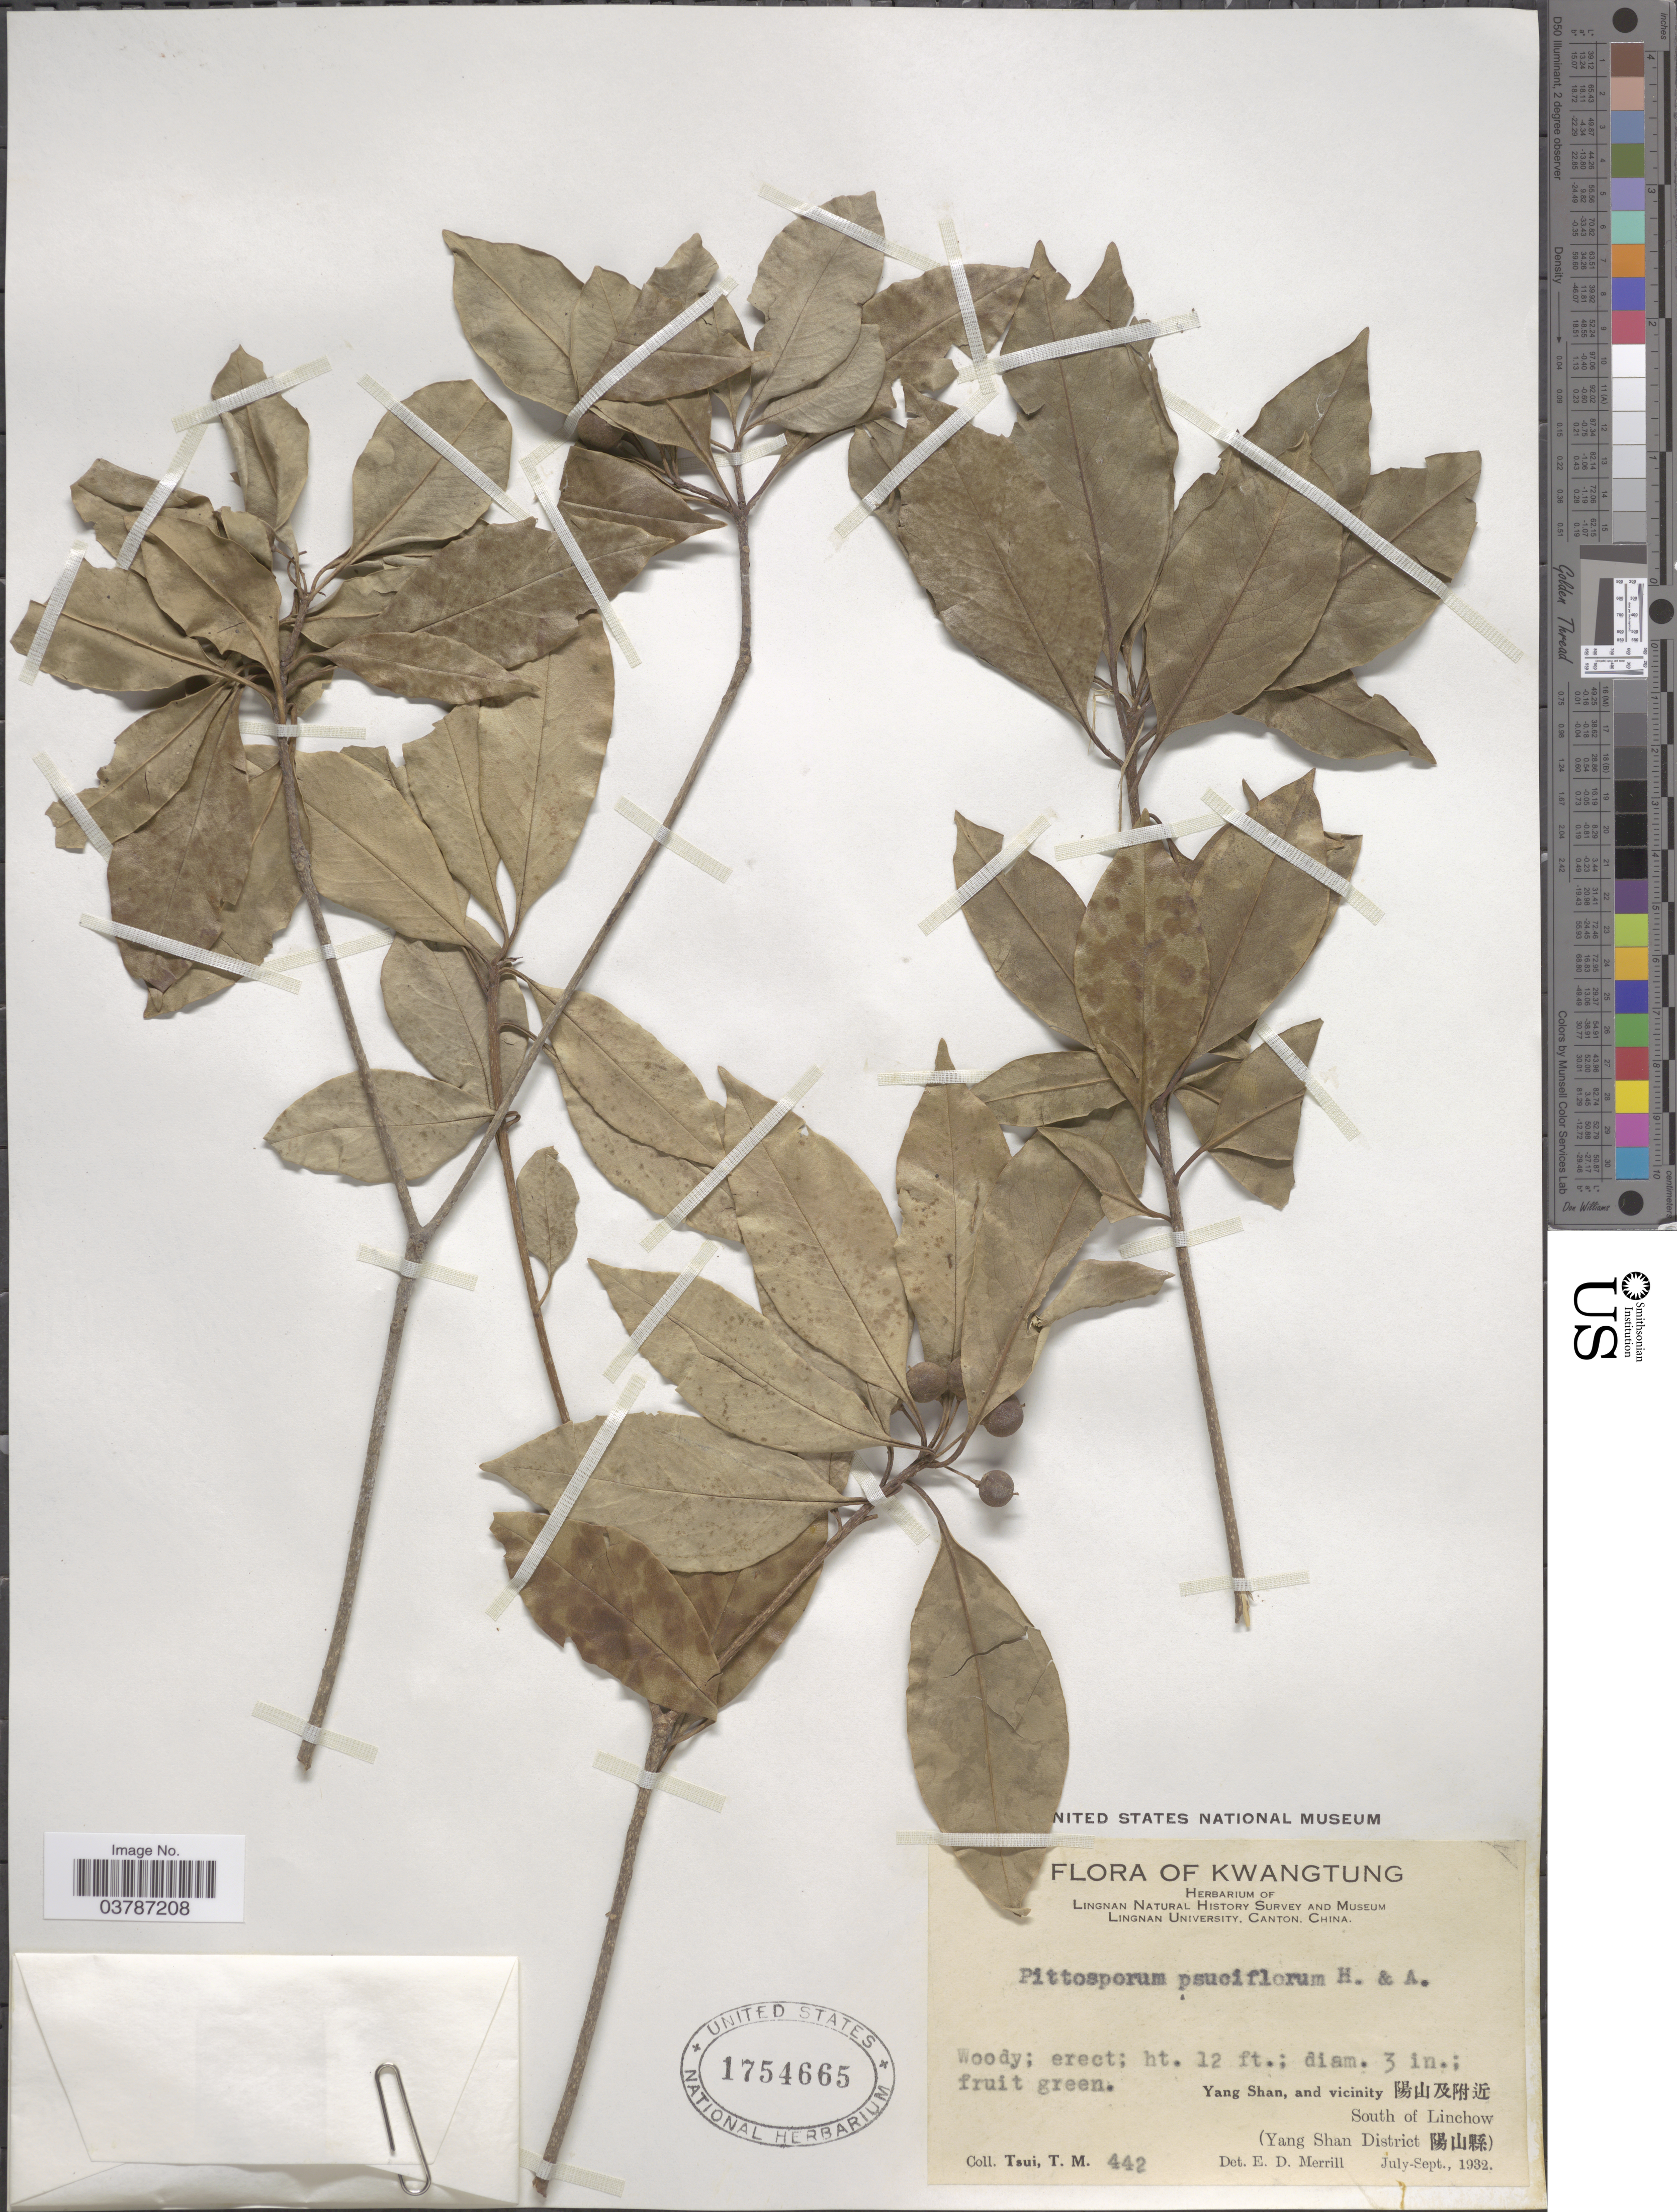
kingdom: Plantae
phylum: Tracheophyta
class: Magnoliopsida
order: Apiales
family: Pittosporaceae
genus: Pittosporum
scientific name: Pittosporum pauciflorum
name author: Hook. & Arn.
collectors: T. Tsui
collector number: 442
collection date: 1932-07/1932-09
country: China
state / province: Guangdong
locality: Kwangtung. Yang Shan, and vicinity X. South of Linchow (Yang Shan District X).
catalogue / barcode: US 1754665